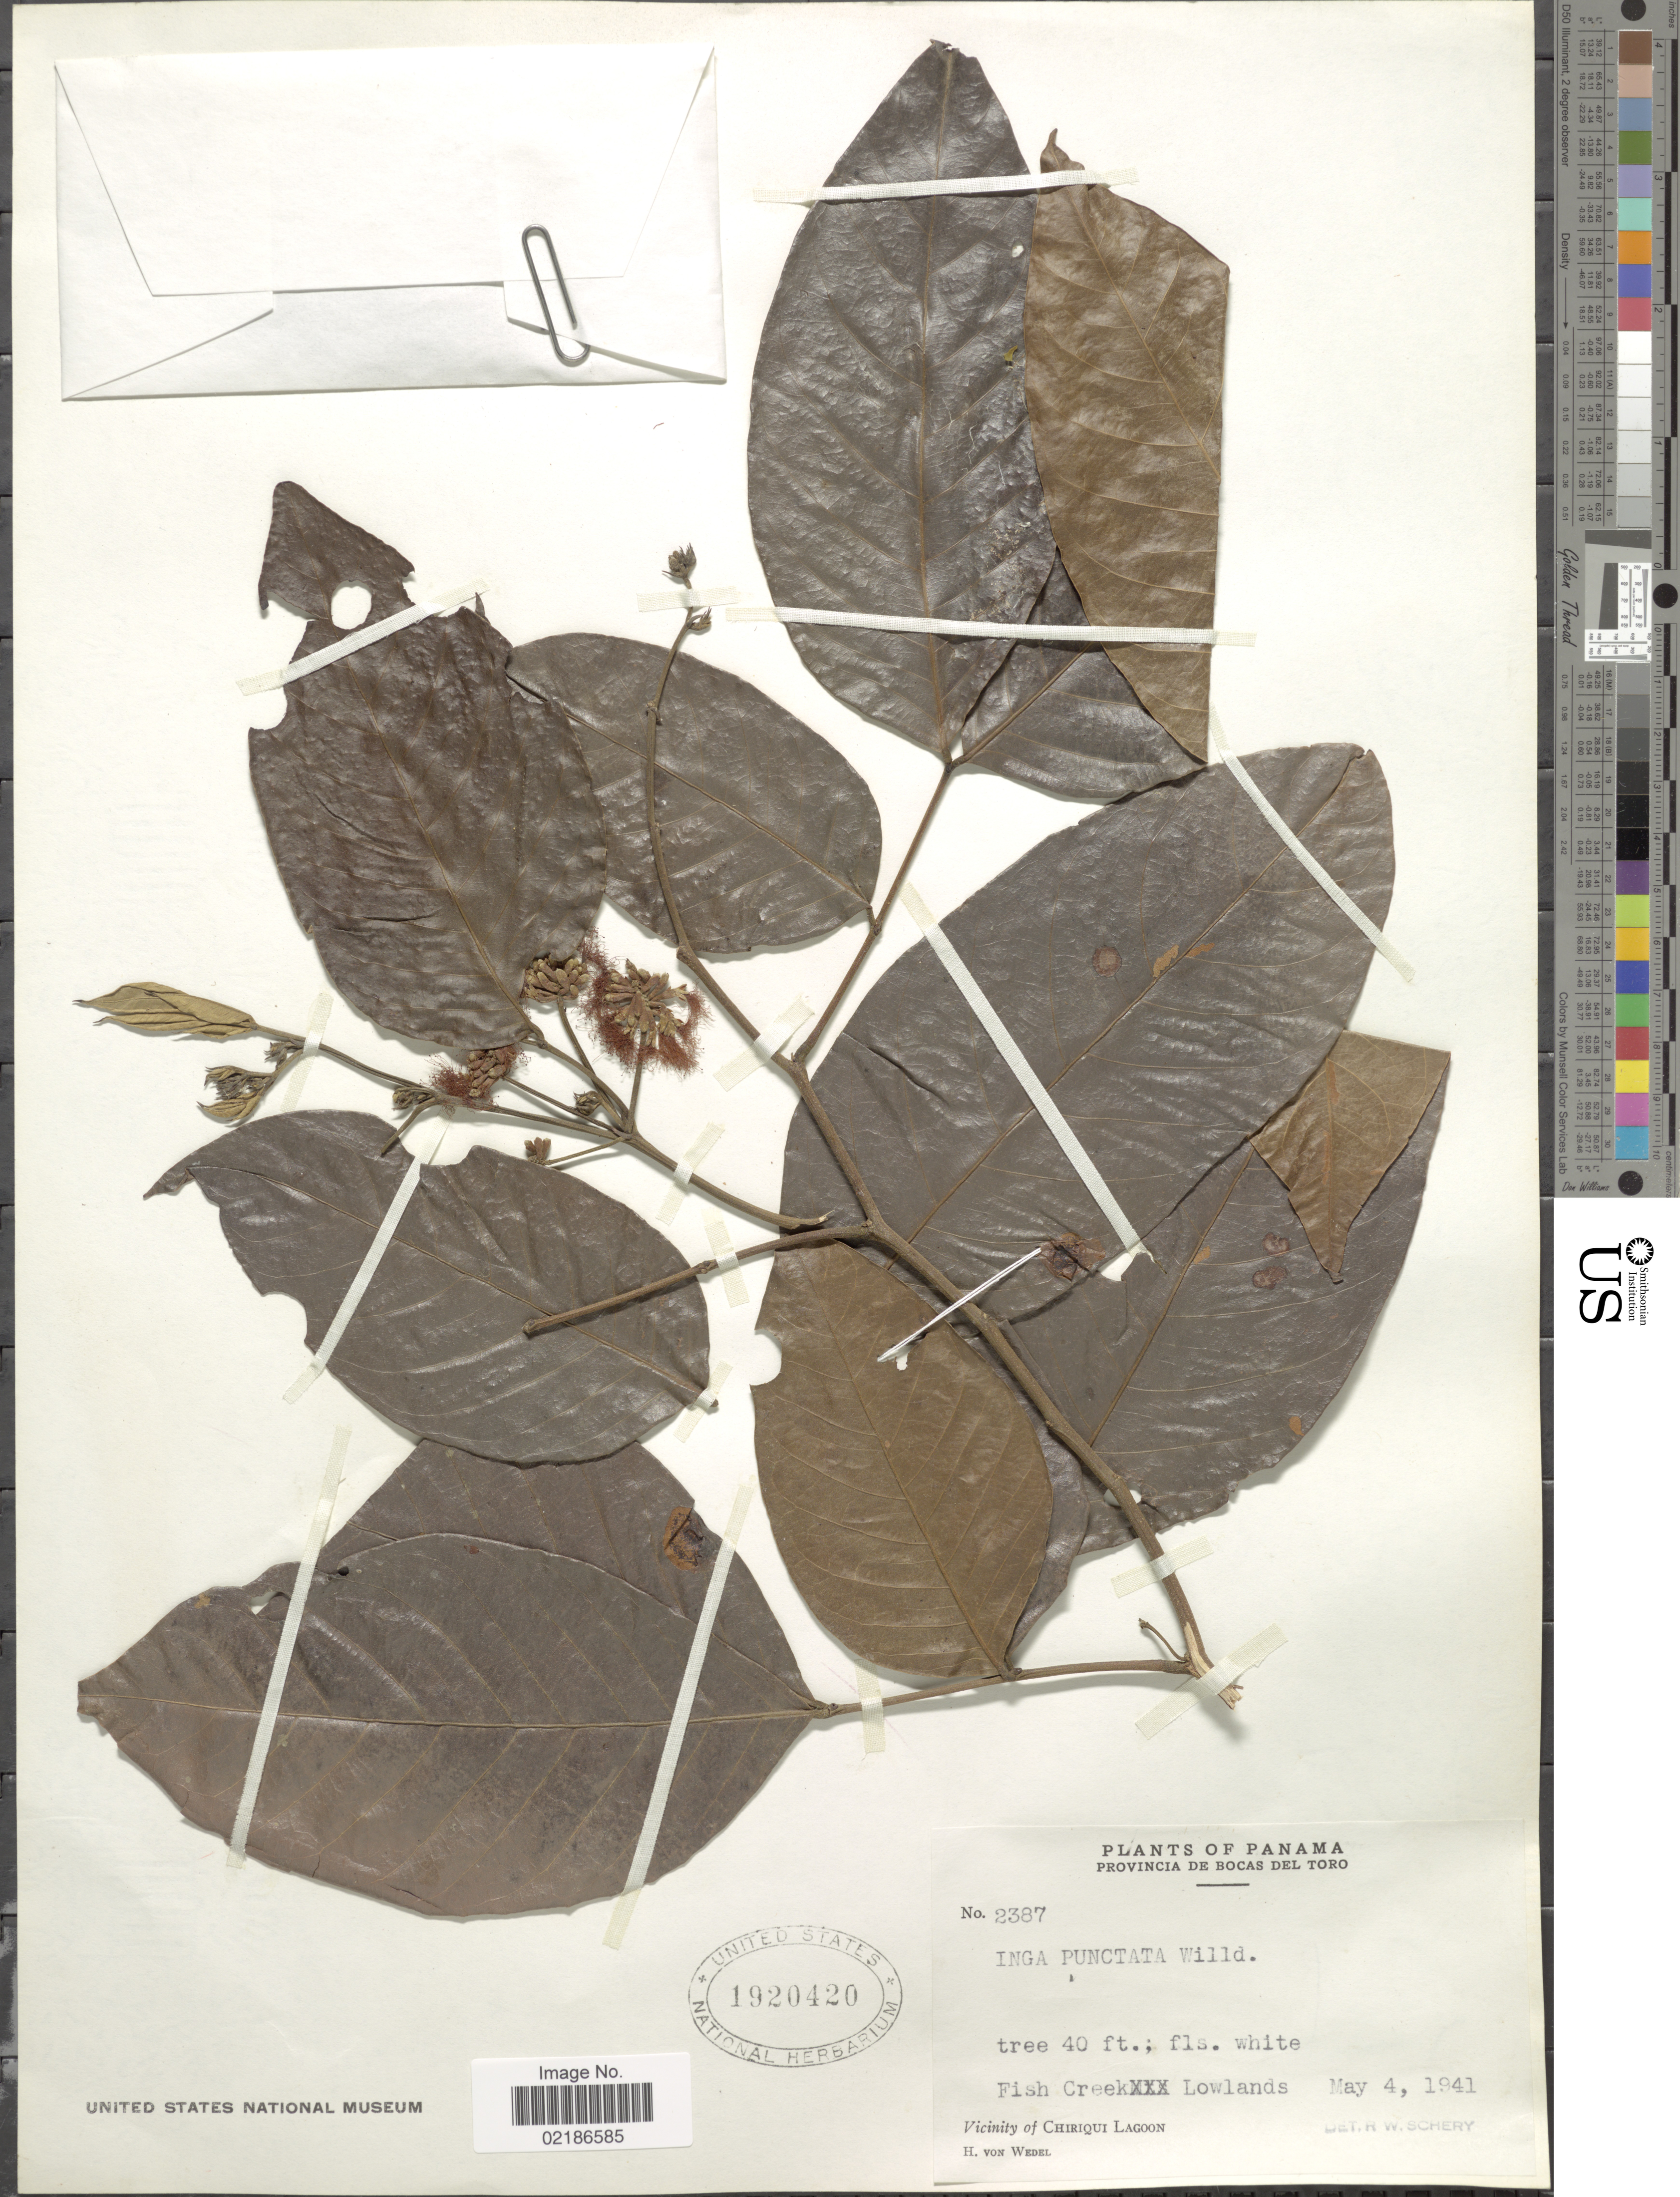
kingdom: Plantae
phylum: Tracheophyta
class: Magnoliopsida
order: Fabales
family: Fabaceae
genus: Inga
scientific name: Inga punctata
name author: Willd.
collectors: H. von Wedel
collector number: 2387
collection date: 1941-05-04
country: Panama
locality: Provincia de Bocas del Toro, Fish Creek Lowlands, Vicinity of Chiriqui Lagoon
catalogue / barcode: US 1920420